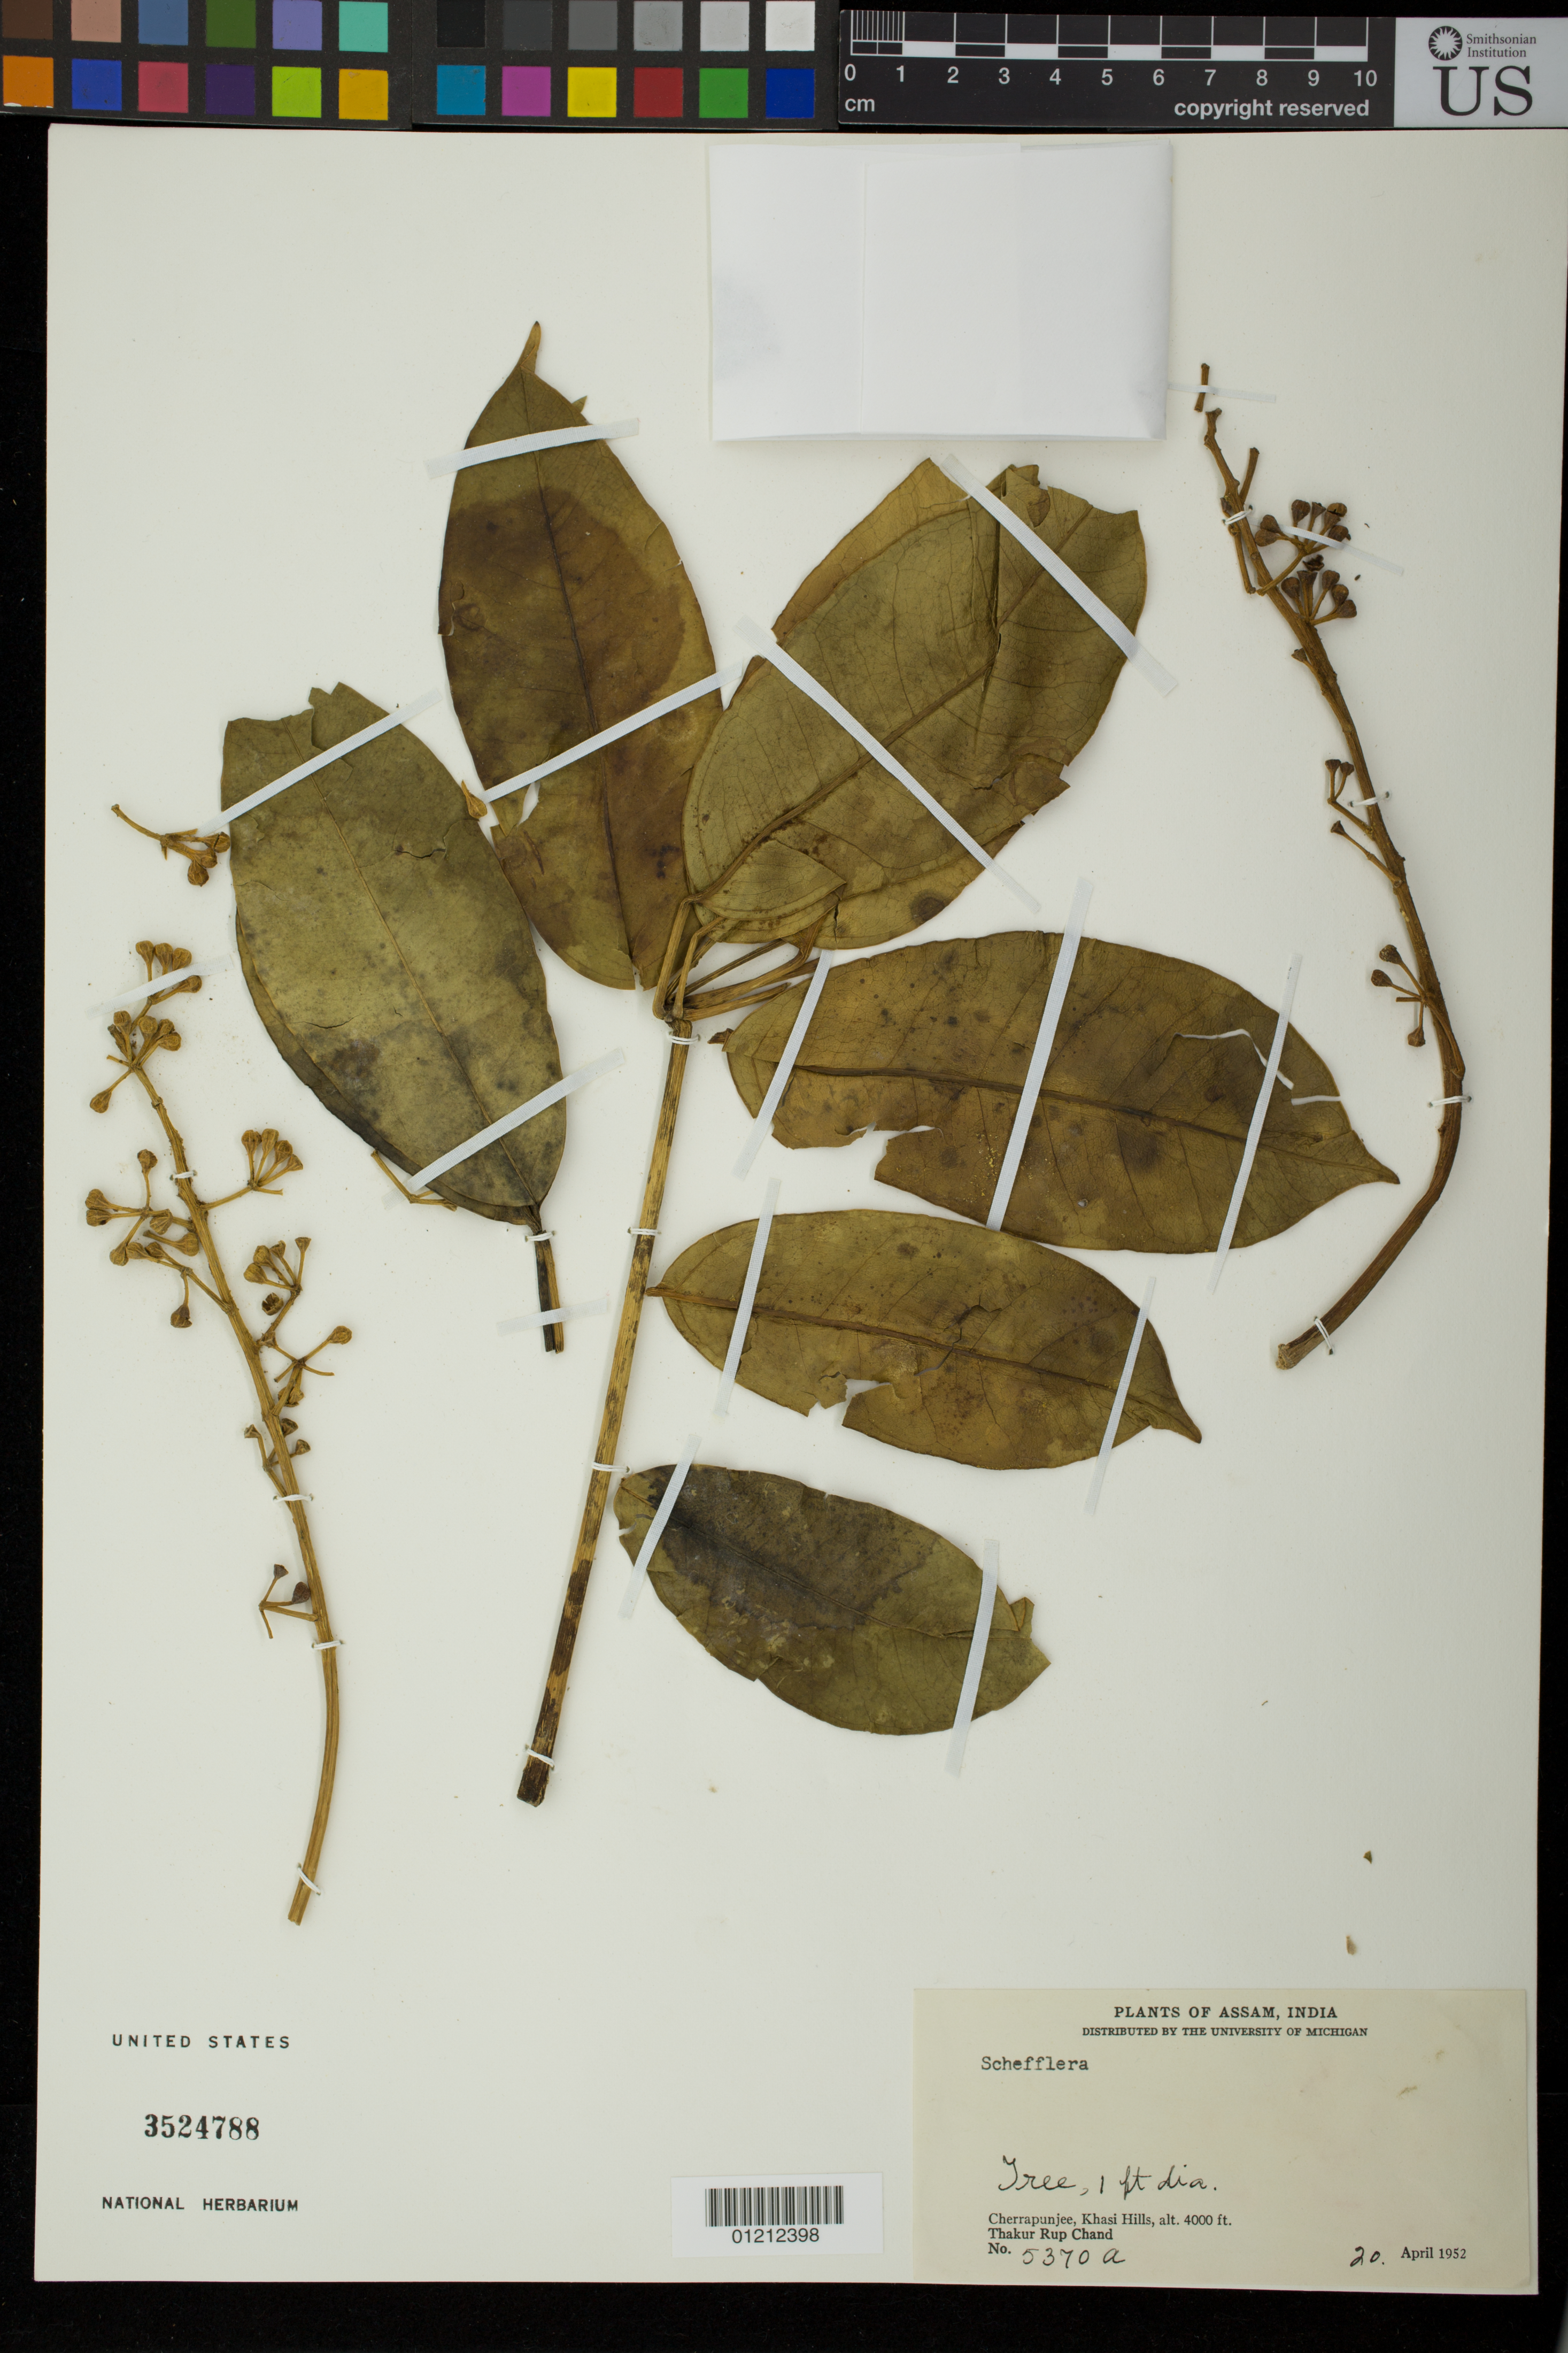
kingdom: Plantae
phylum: Tracheophyta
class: Magnoliopsida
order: Apiales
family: Araliaceae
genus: Schefflera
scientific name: Schefflera sp.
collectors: T. R. Chand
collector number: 5370a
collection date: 1952-04-20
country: India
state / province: Meghalaya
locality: Cherrapunjee, Khasi Hills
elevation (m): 1219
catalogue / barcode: US 3524788